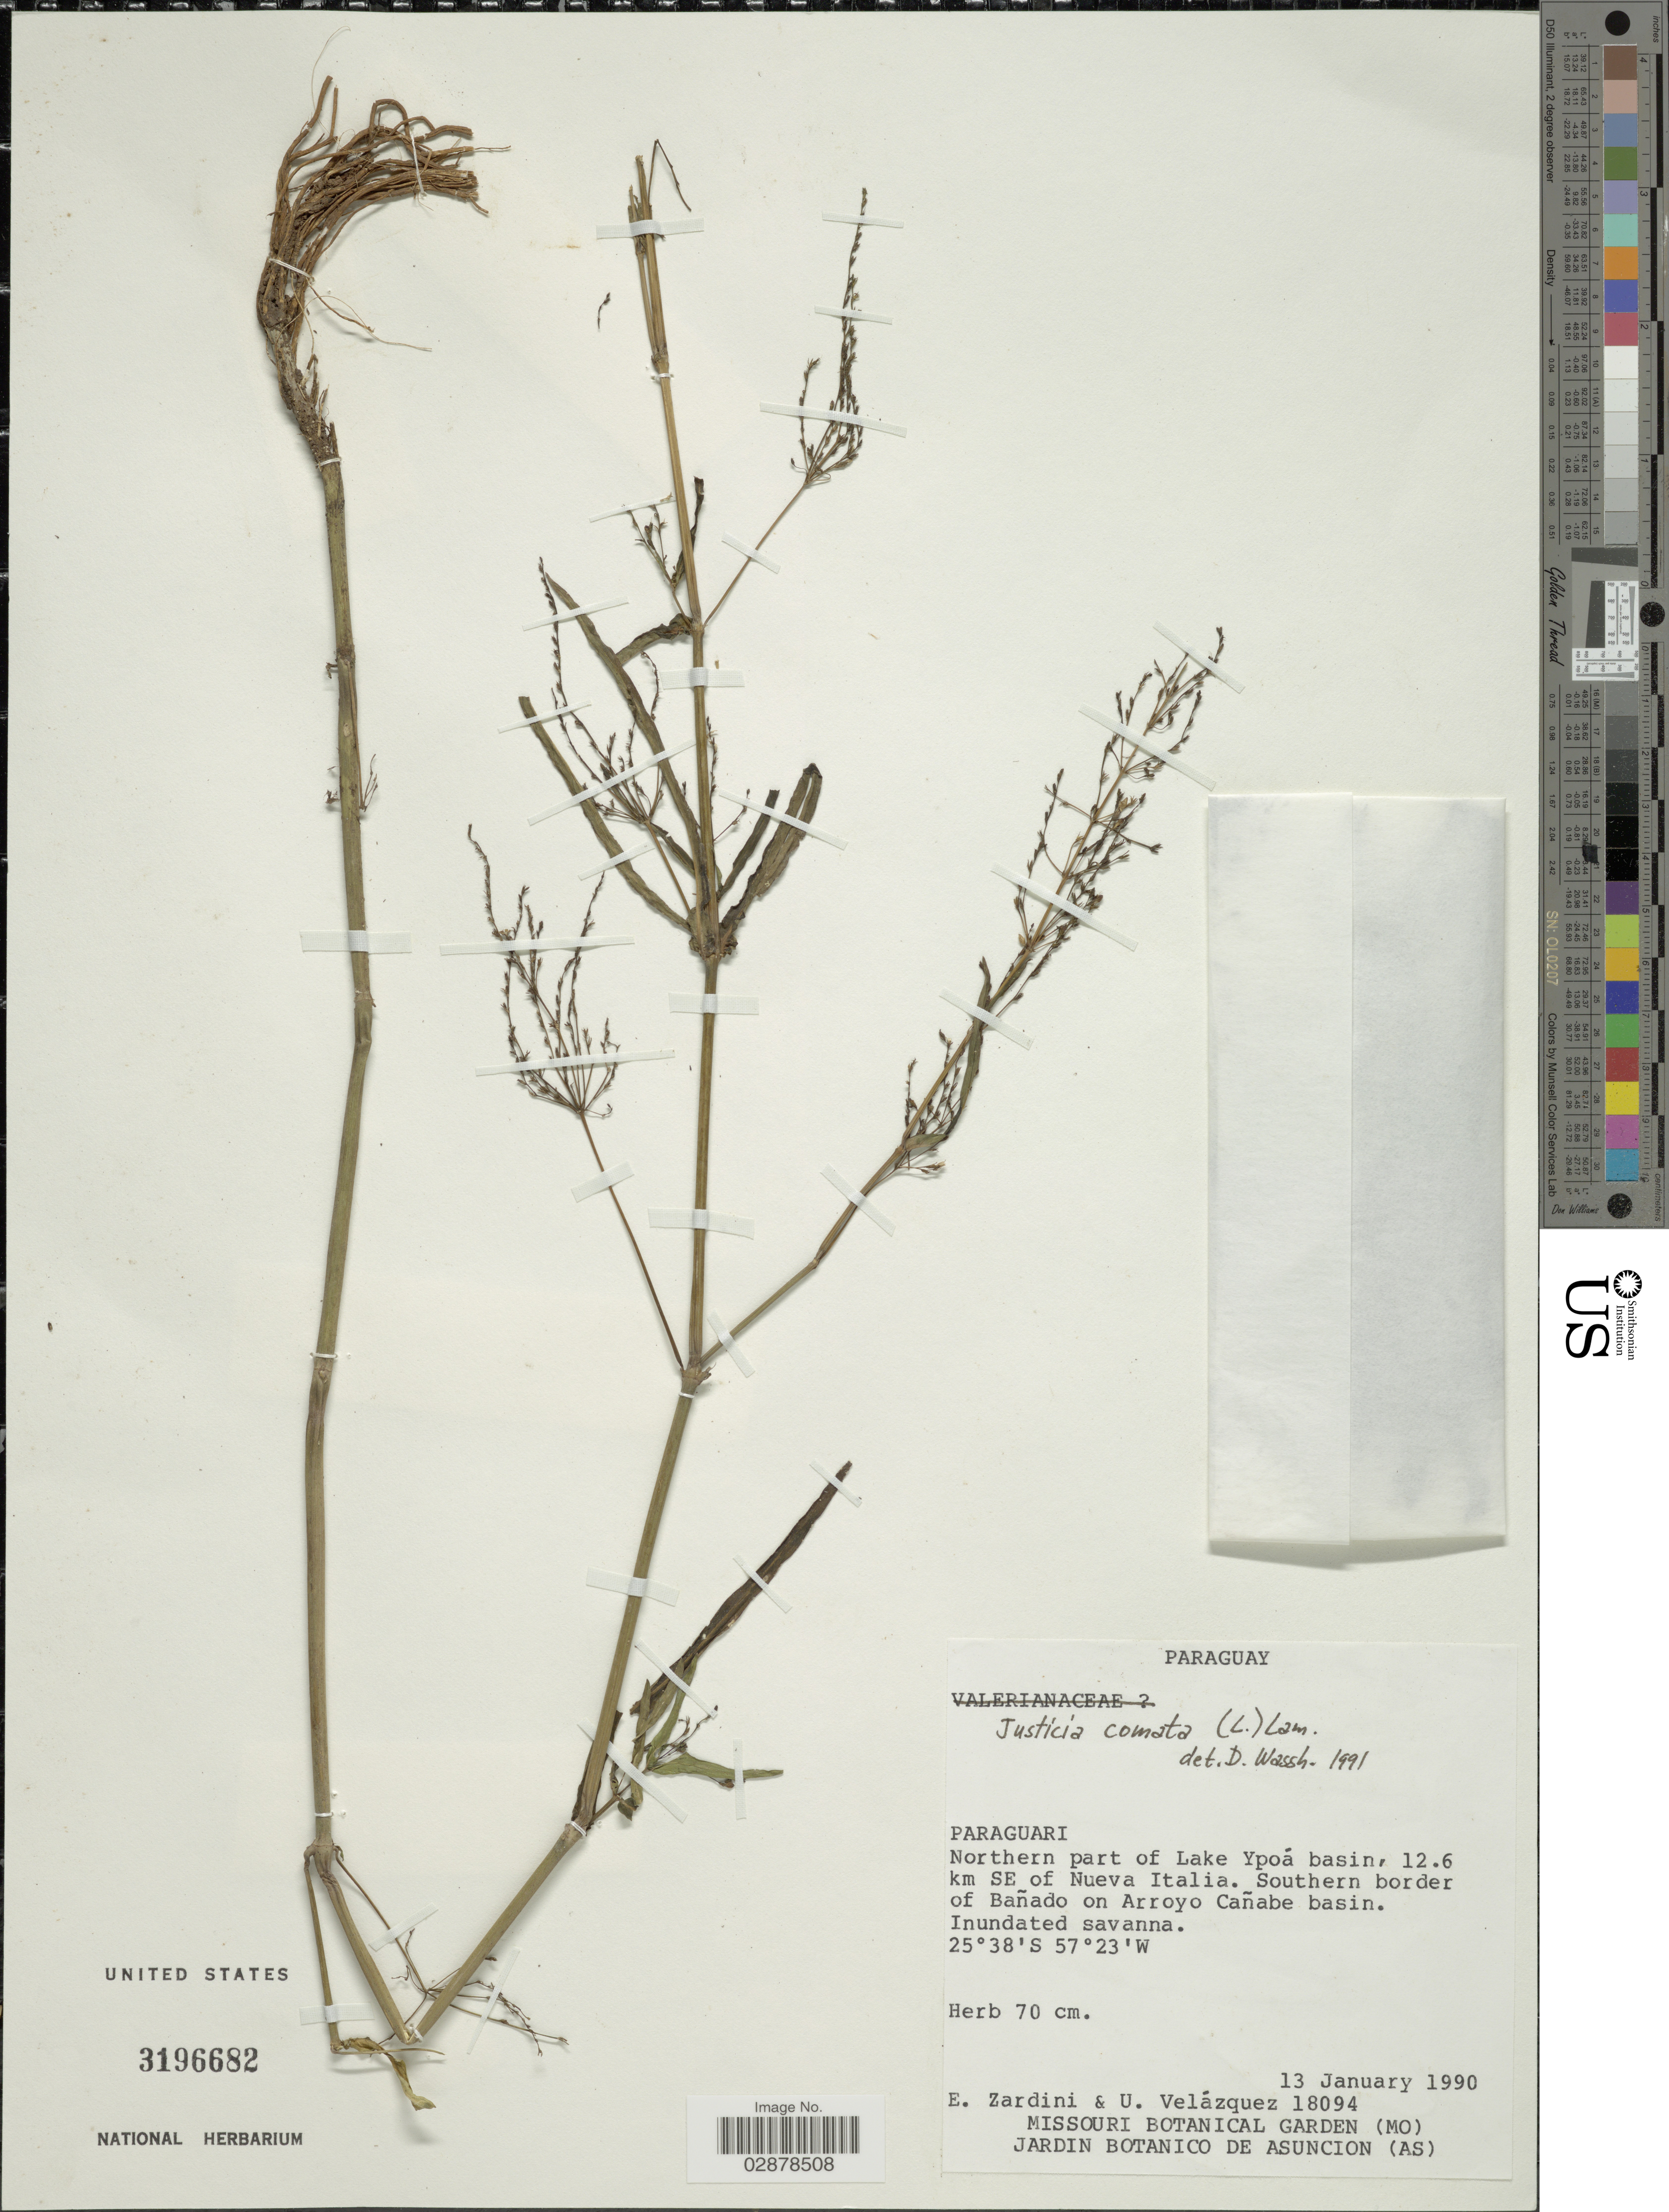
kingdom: Plantae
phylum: Tracheophyta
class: Magnoliopsida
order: Lamiales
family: Acanthaceae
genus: Justicia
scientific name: Justicia comata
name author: (L.) Lam.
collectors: E. Zardini & U. Veláquez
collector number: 18094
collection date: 1990-01-13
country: Paraguay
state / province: Paraguari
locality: Northern part of Lake Ypoá basin, 12.6 km SE of Nueva Italia. Southern border of Bañado on Arroyo Cañabe basin.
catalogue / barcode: US 3196682